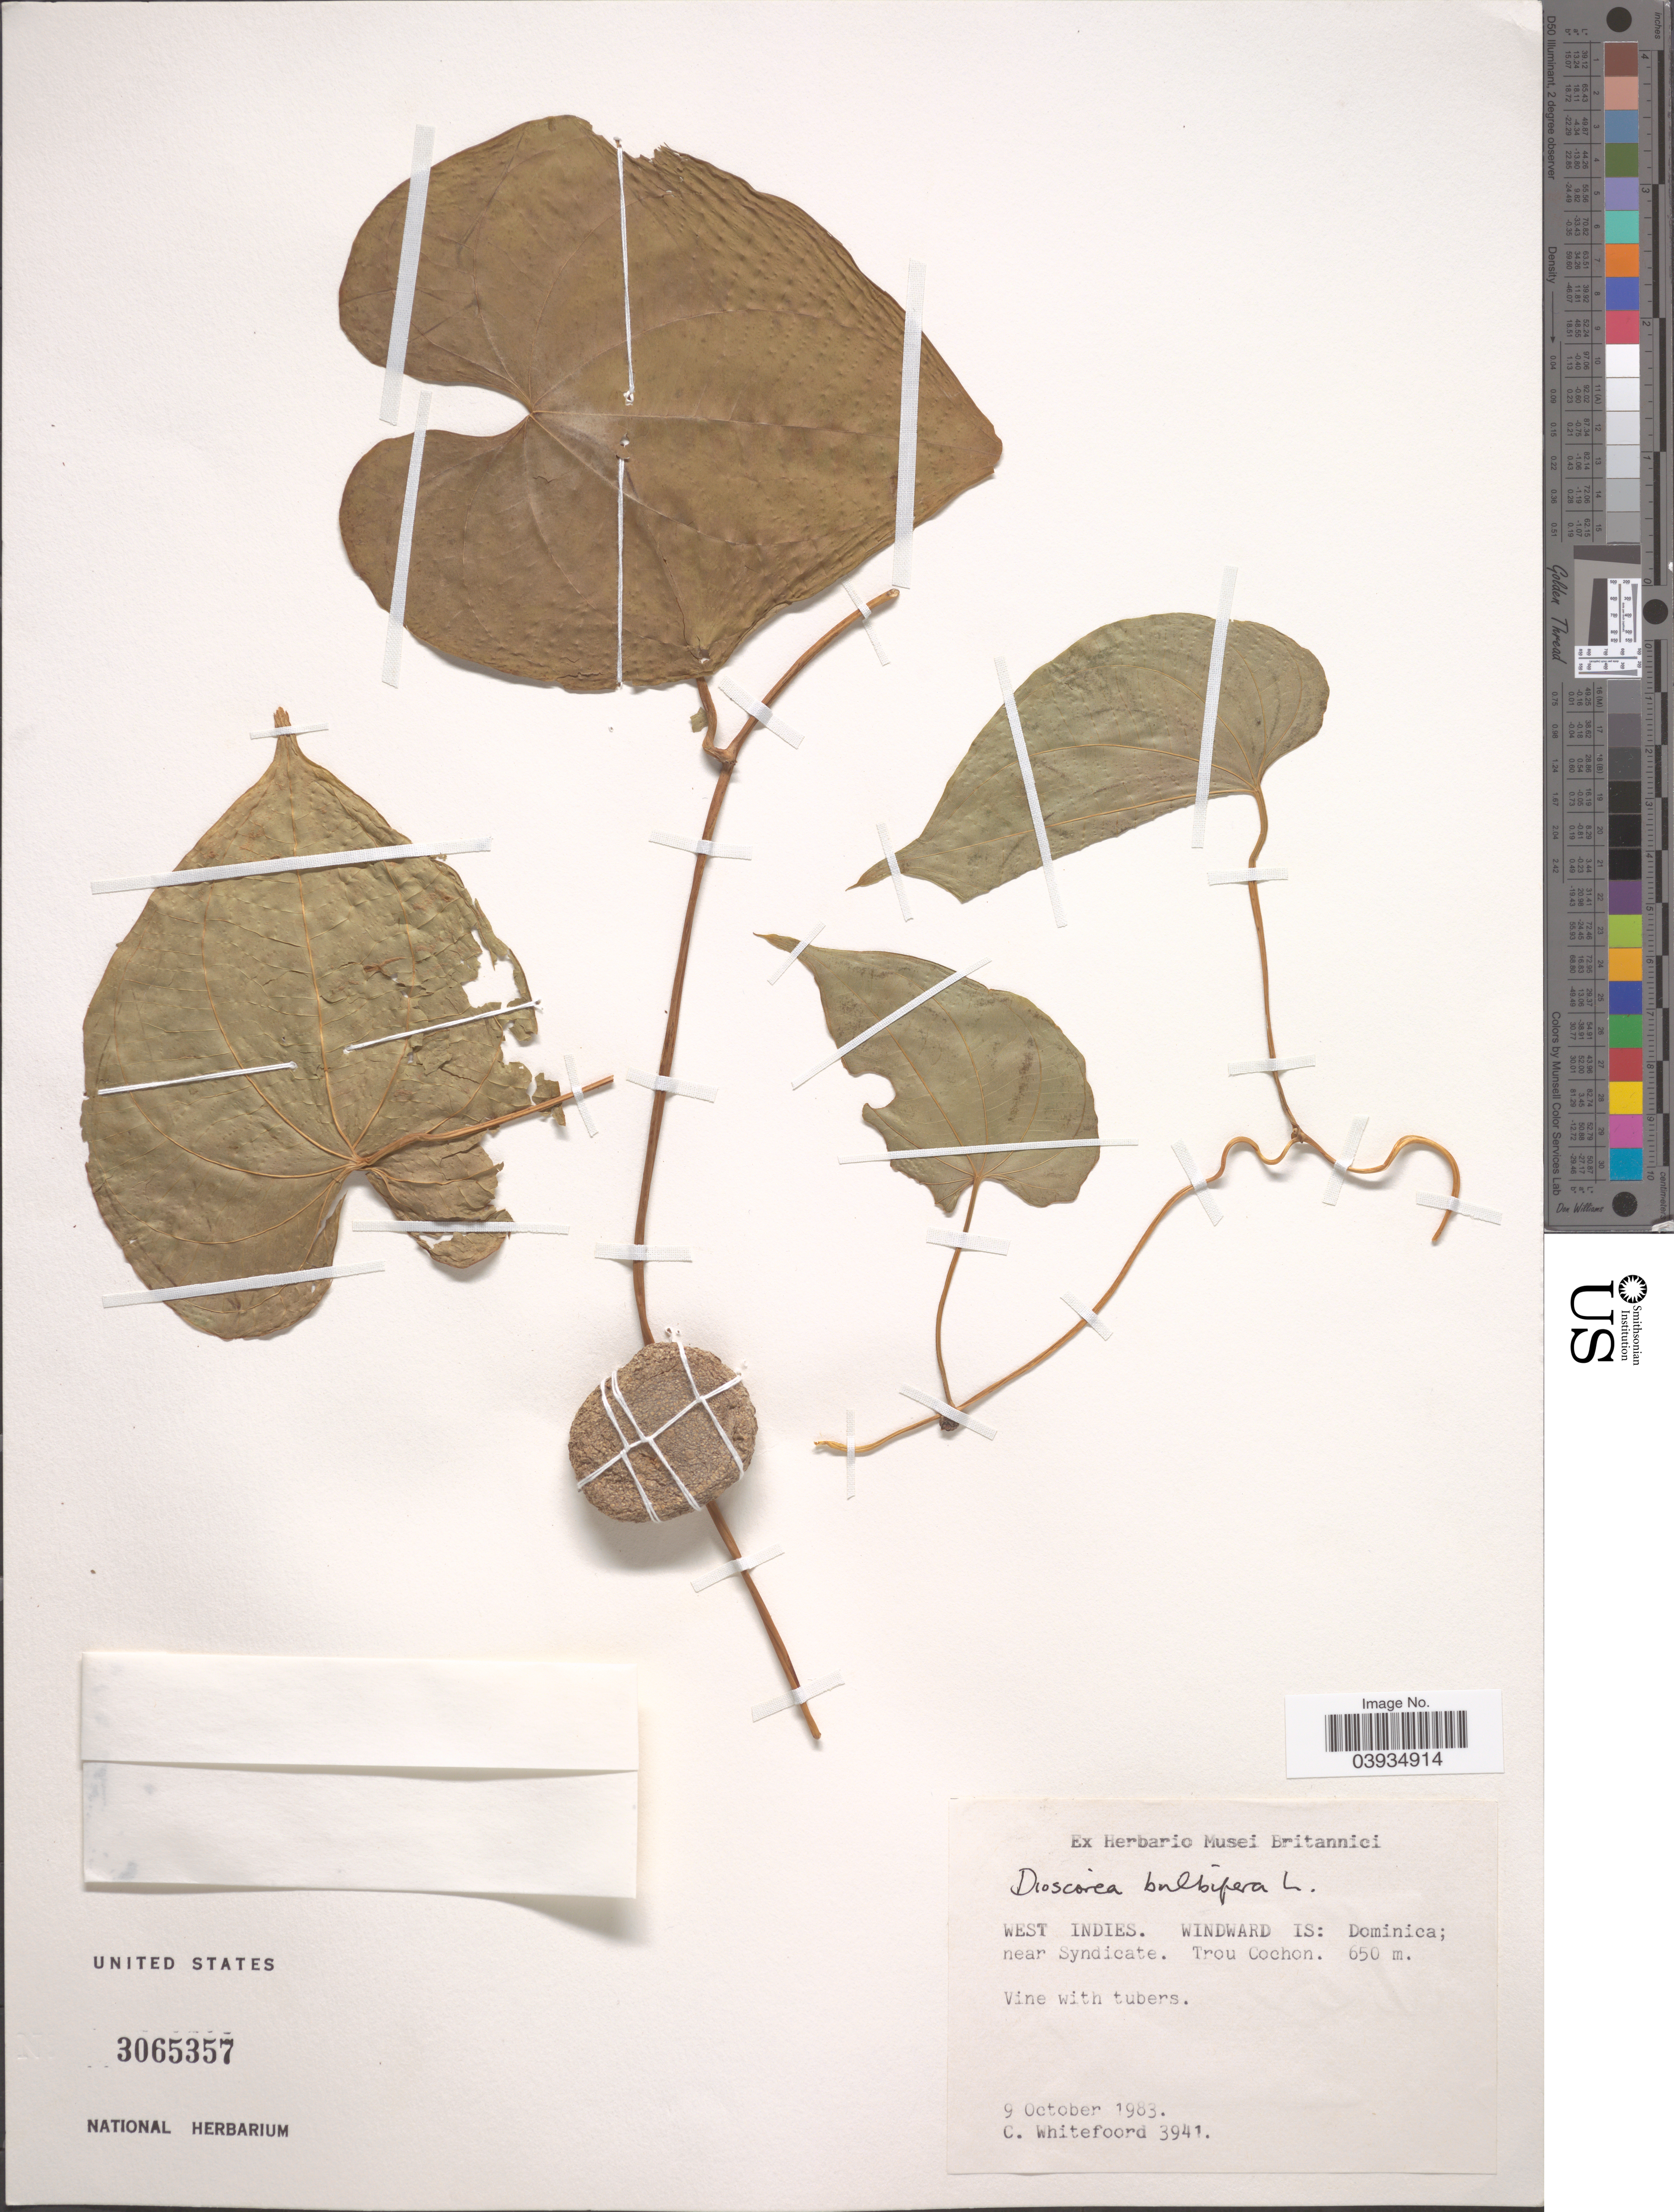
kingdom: Plantae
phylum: Tracheophyta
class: Liliopsida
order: Dioscoreales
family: Dioscoreaceae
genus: Dioscorea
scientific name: Dioscorea bulbifera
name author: L.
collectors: C. Whitefoord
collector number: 3941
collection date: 1983-10-09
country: Dominica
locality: West Indies. Windward Is: Dominica; near Syndicate. Trou Cochon.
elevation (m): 650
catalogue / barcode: US 3065357